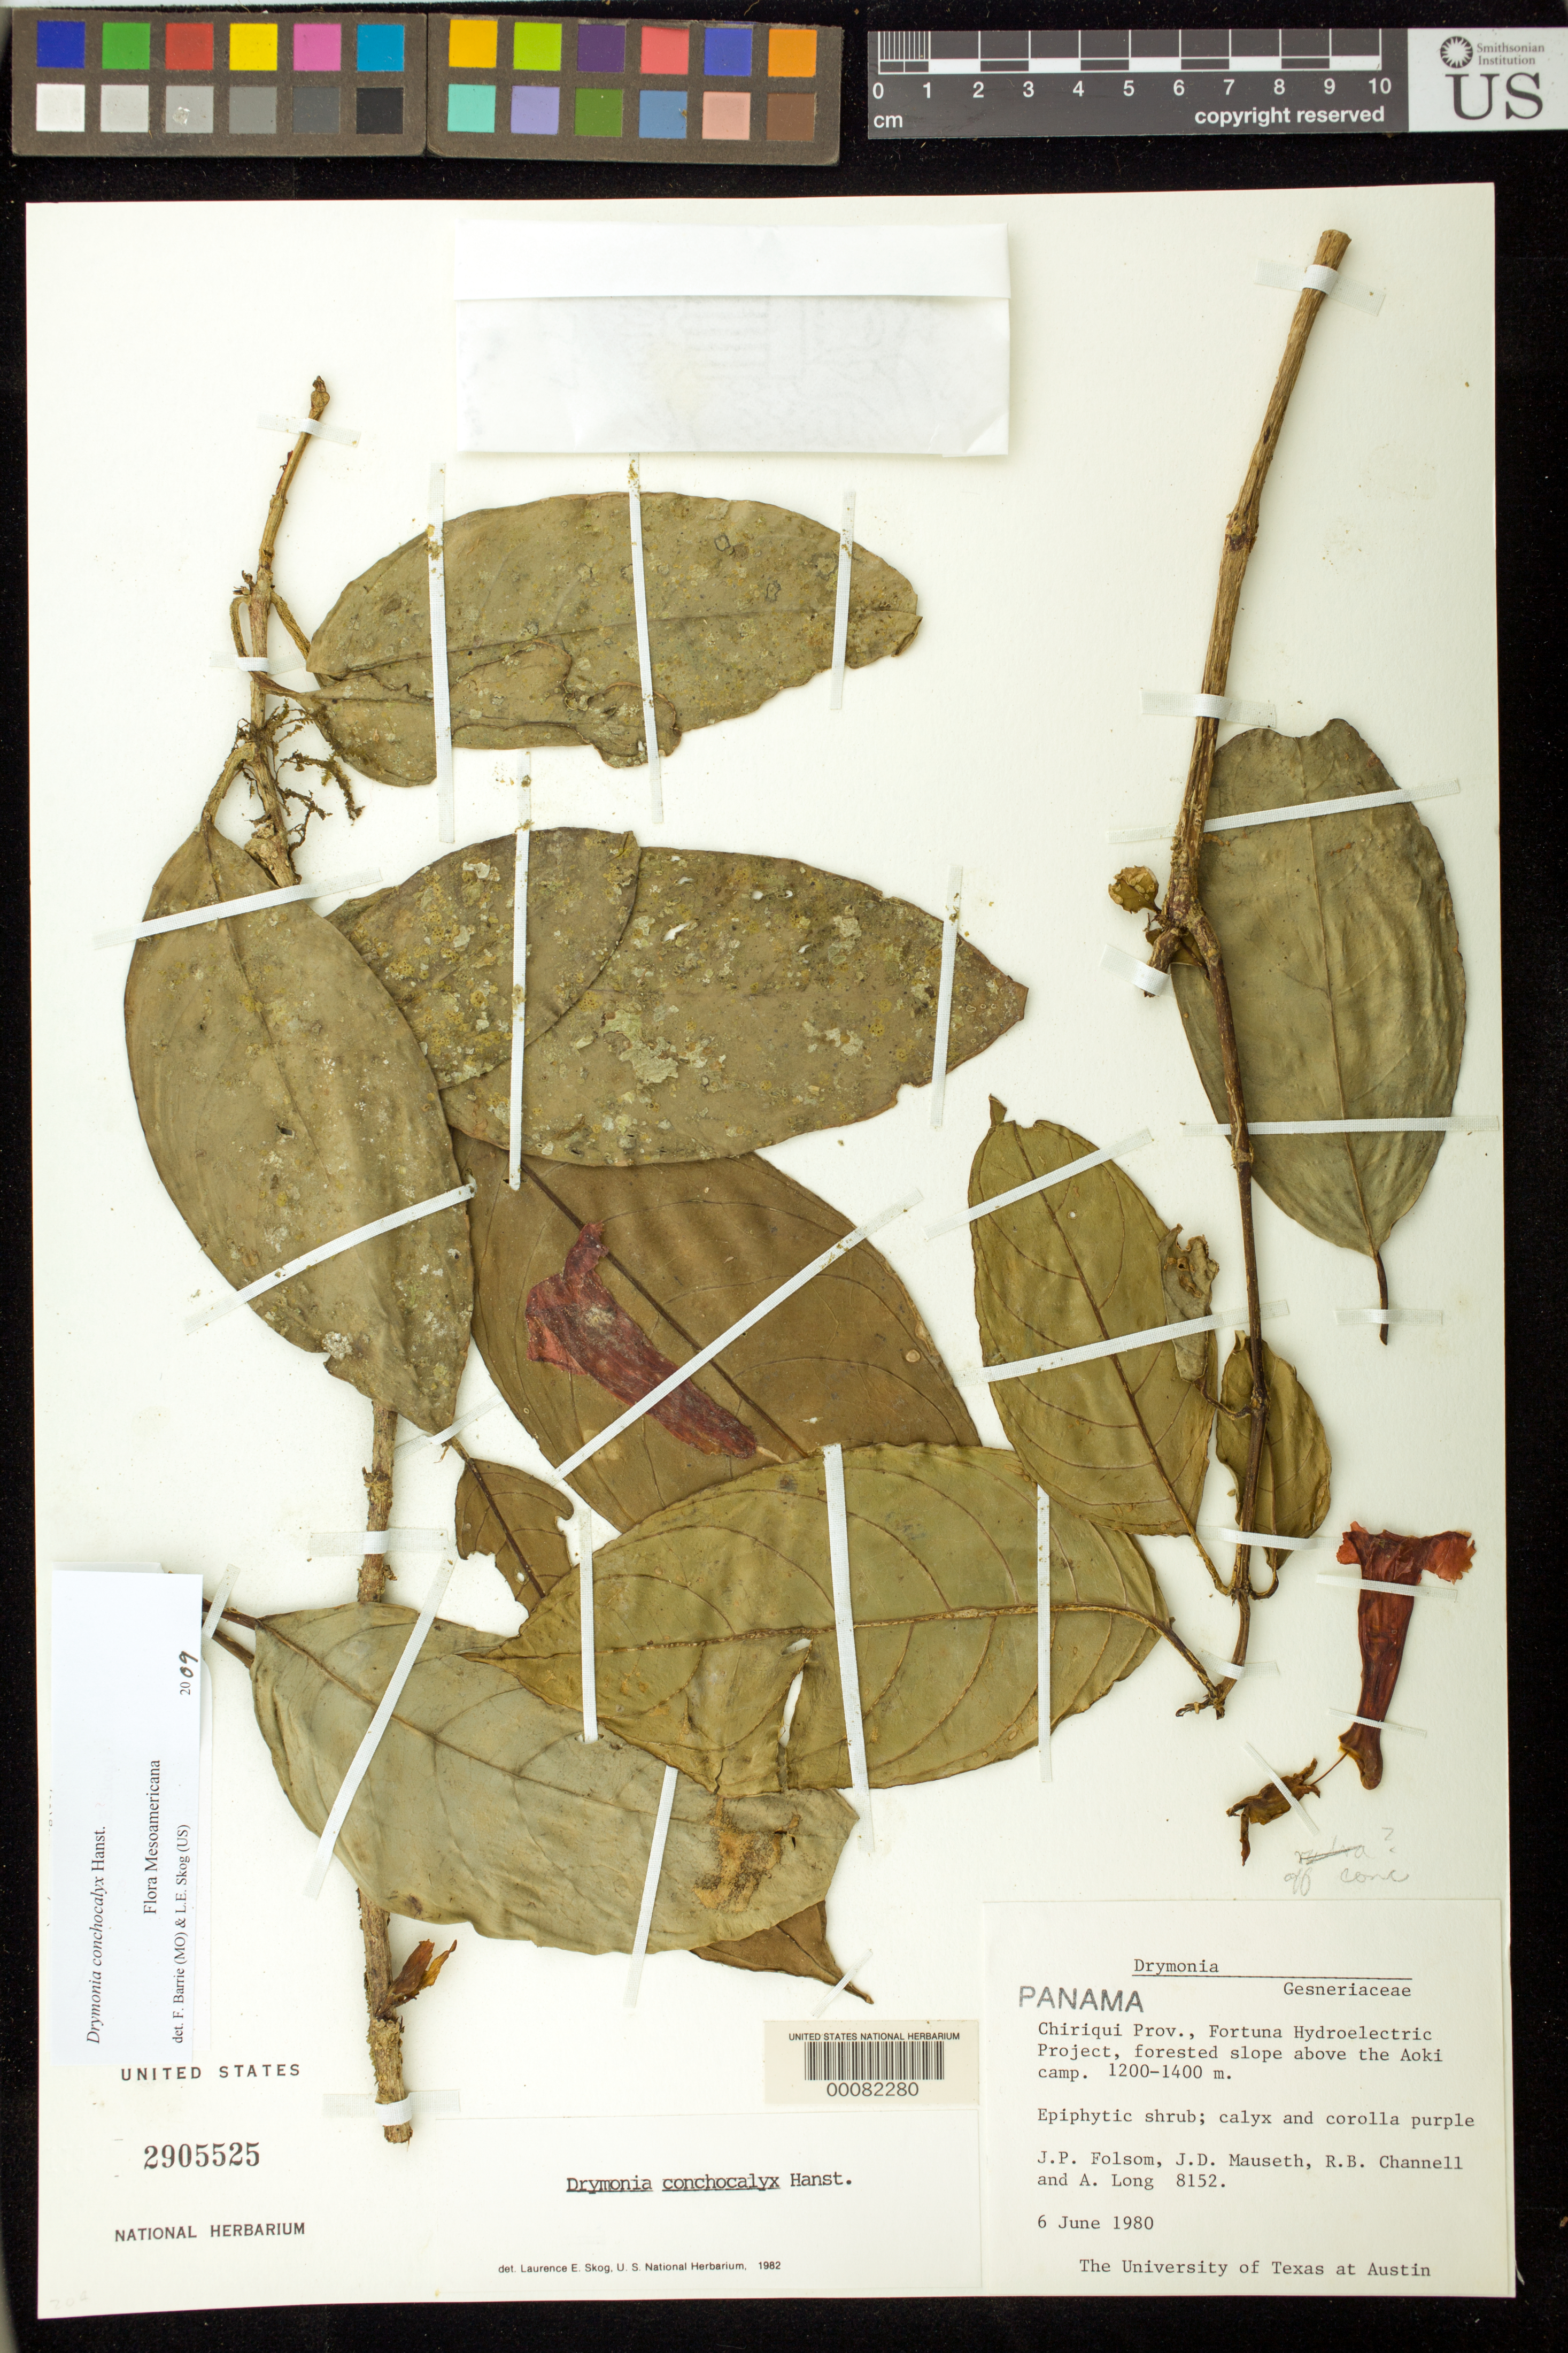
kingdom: Plantae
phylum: Tracheophyta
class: Magnoliopsida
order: Lamiales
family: Gesneriaceae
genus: Drymonia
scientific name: Drymonia conchocalyx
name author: Hanst.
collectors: J. P. Folsom, J. Mauseth, R. B. Channell & A. Long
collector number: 8152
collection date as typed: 06 Jun 1980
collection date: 1980-06-06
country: Panama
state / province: Chiriquí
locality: Fortuna Hydroelectric Project, above the Aoki camp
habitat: Forested slope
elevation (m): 1200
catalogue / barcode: US 2905525